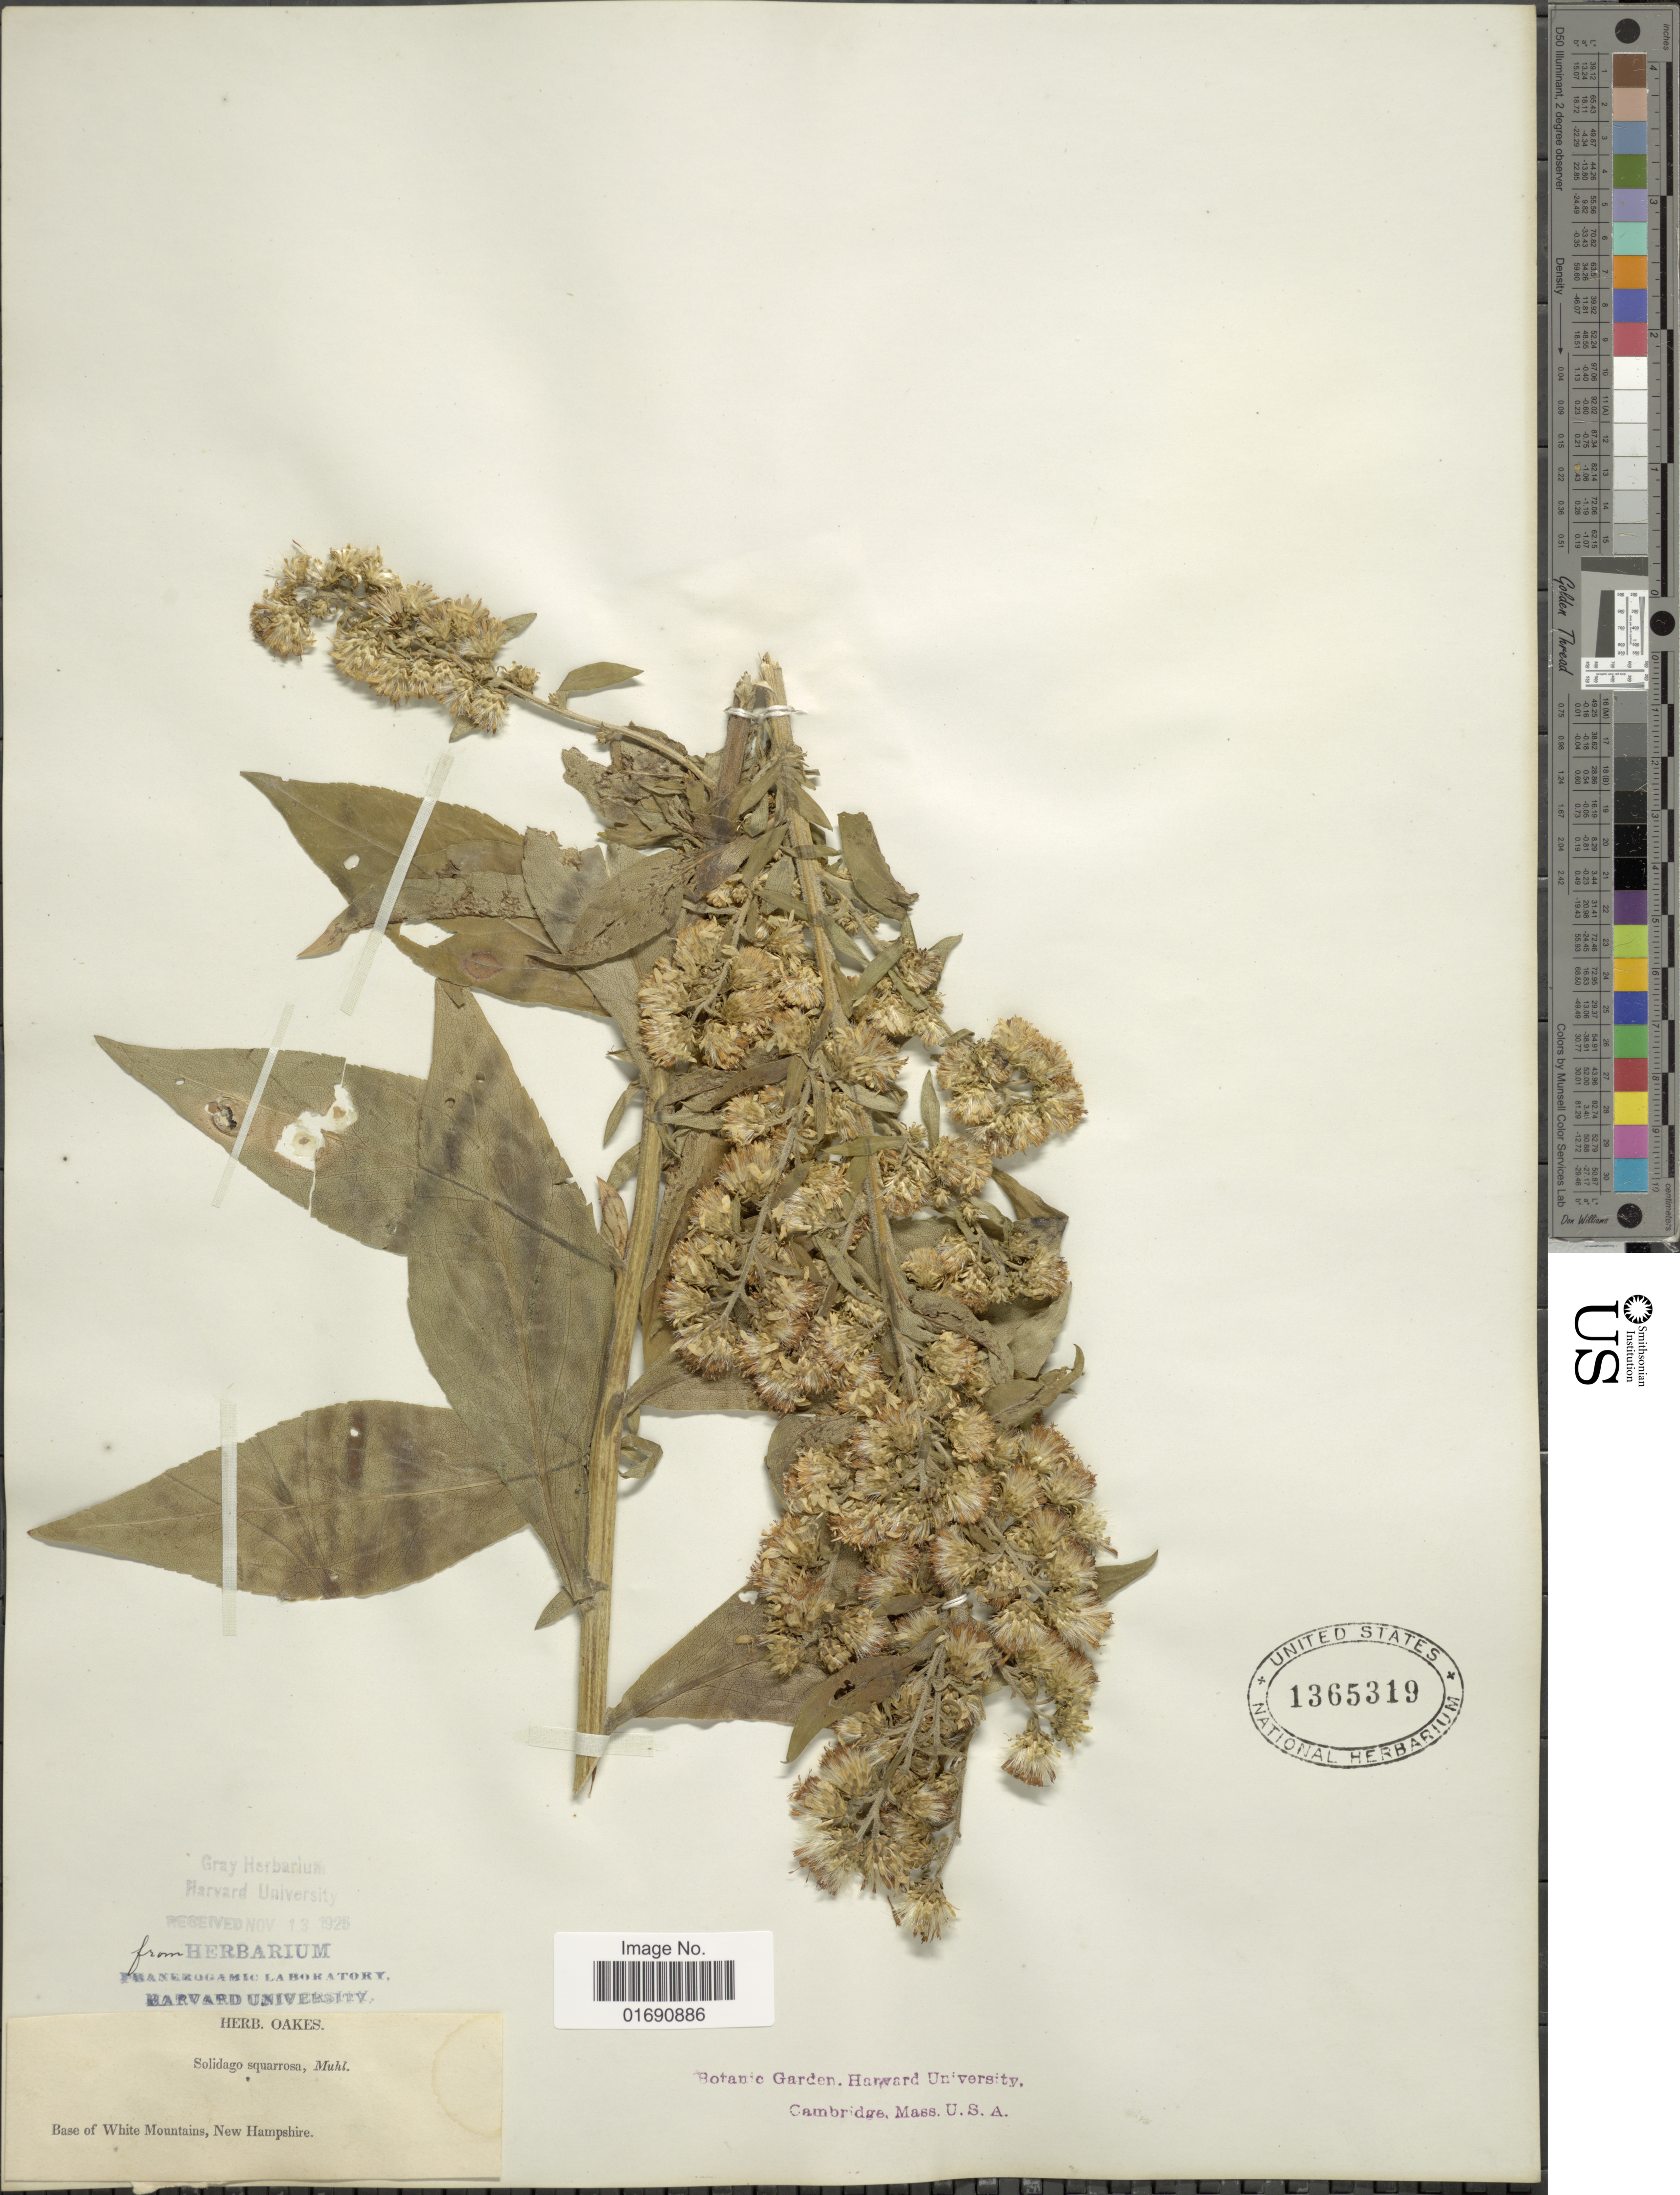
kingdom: Plantae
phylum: Tracheophyta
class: Magnoliopsida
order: Asterales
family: Asteraceae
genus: Solidago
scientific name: Solidago squarrosa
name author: Muhl.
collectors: ex herb. Oakes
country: United States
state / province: New Hampshire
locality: Base of White Mountains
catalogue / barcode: US 1365319